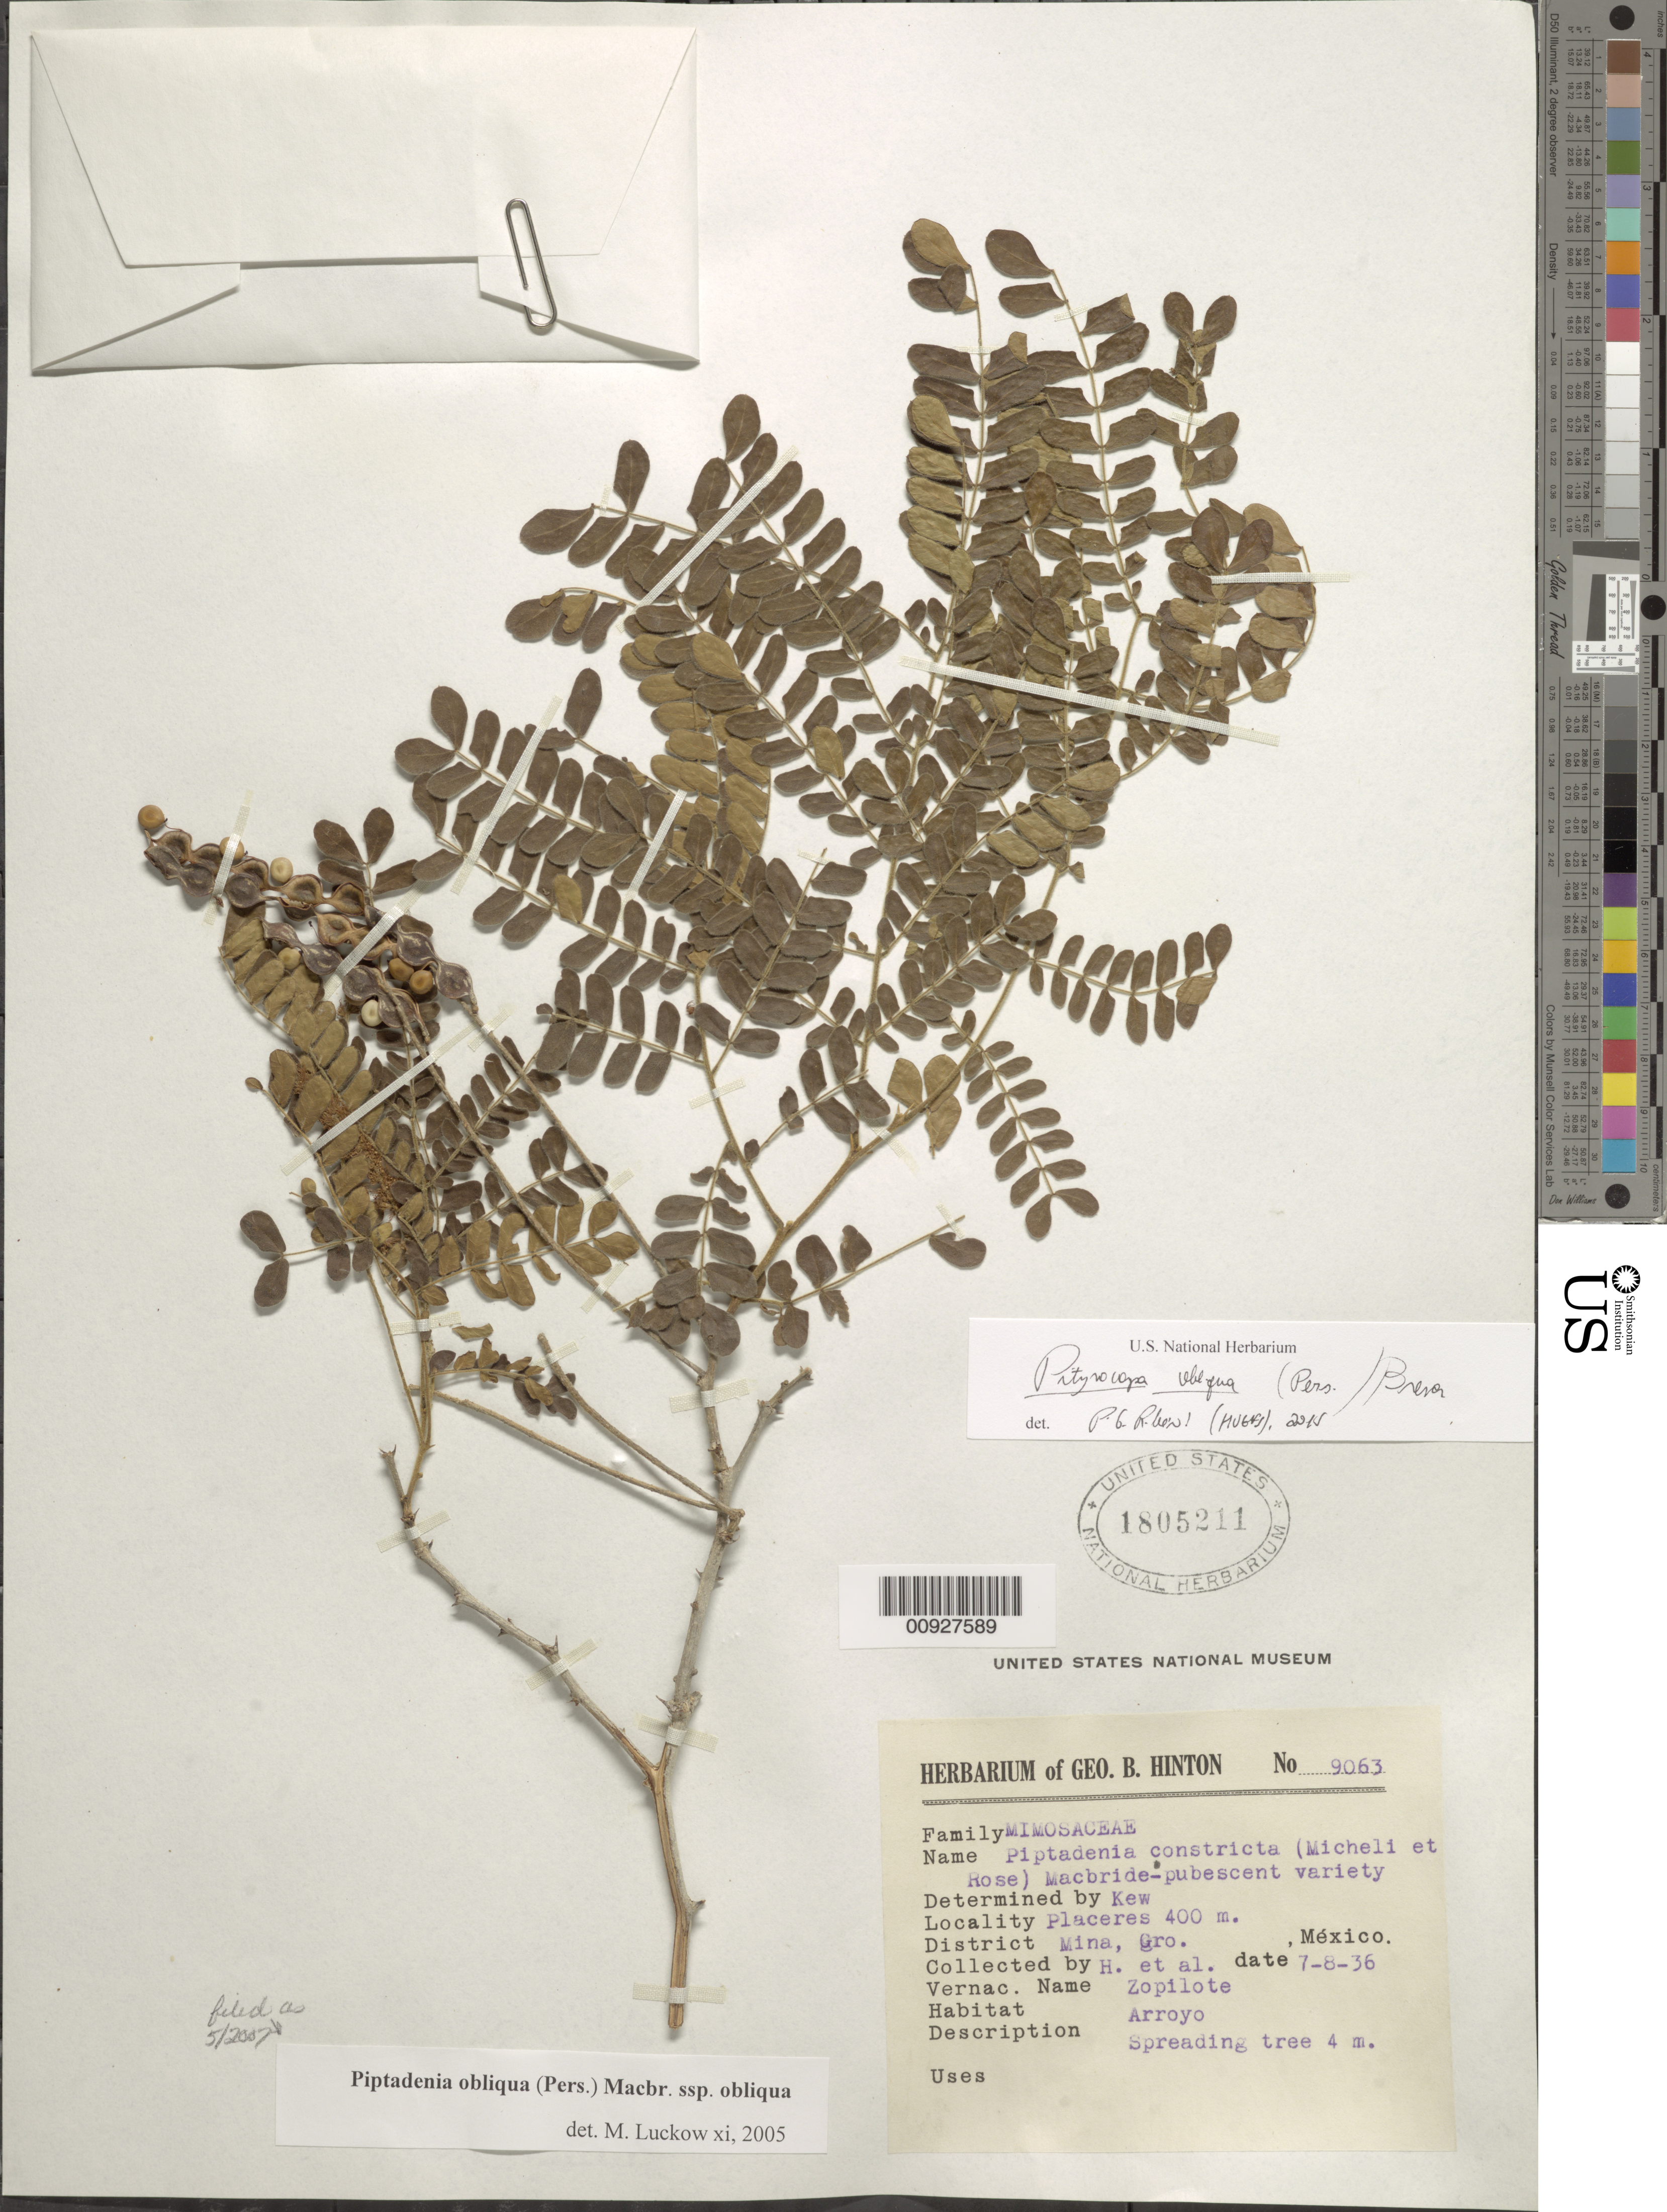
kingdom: Plantae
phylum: Tracheophyta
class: Magnoliopsida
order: Fabales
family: Fabaceae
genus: Pityrocarpa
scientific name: Pityrocarpa obliqua subsp. obliqua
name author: (Pers.) Brenan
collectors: G. B. Hinton & et al.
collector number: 9063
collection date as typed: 08 Jul 1936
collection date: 1936-07-08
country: Mexico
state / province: Guerrero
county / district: Mina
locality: Placeres, District Mina, Guerrero.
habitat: Arroyo.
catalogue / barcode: US 1805211